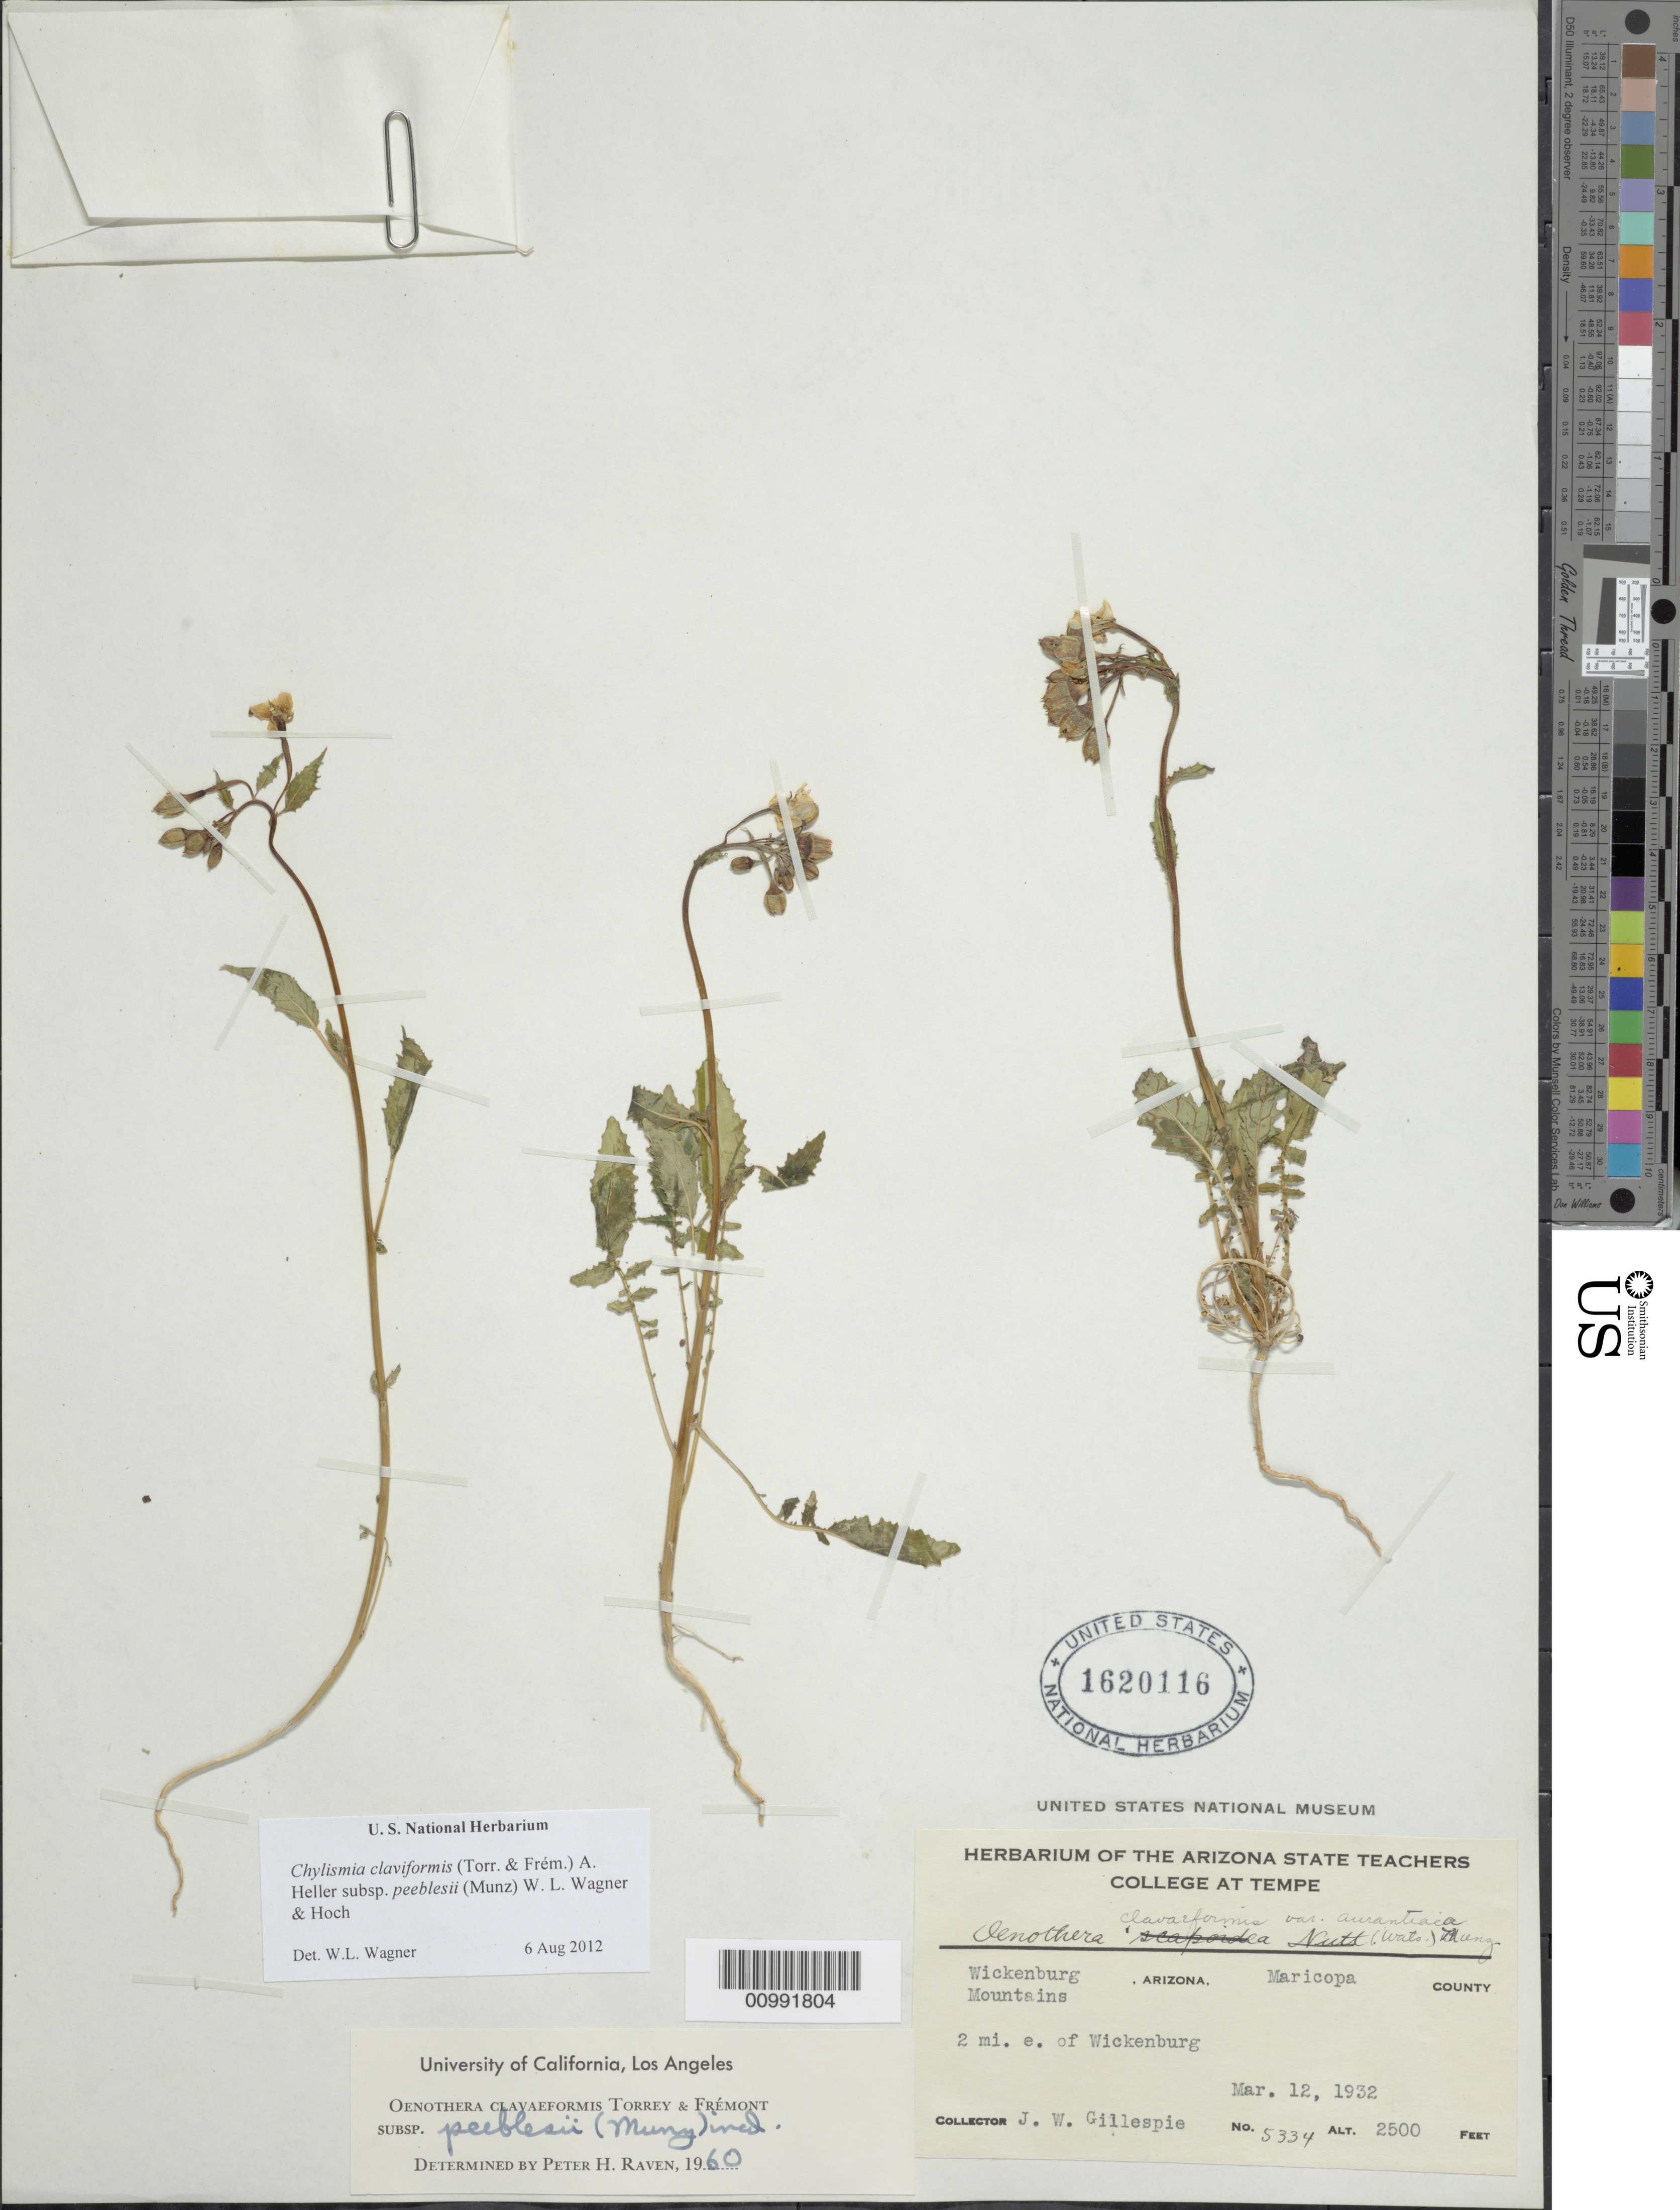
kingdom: Plantae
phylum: Tracheophyta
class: Magnoliopsida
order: Myrtales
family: Onagraceae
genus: Chylismia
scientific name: Chylismia claviformis subsp. peeblesii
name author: (Munz) W.L. Wagner & Hoch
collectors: J. W. Gillespie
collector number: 5334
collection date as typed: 12 Mar 1932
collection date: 1932-03-12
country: United States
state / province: Arizona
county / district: Maricopa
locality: Wickenburg Mountains, 2 miles east of Wickenburg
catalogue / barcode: US 1620116